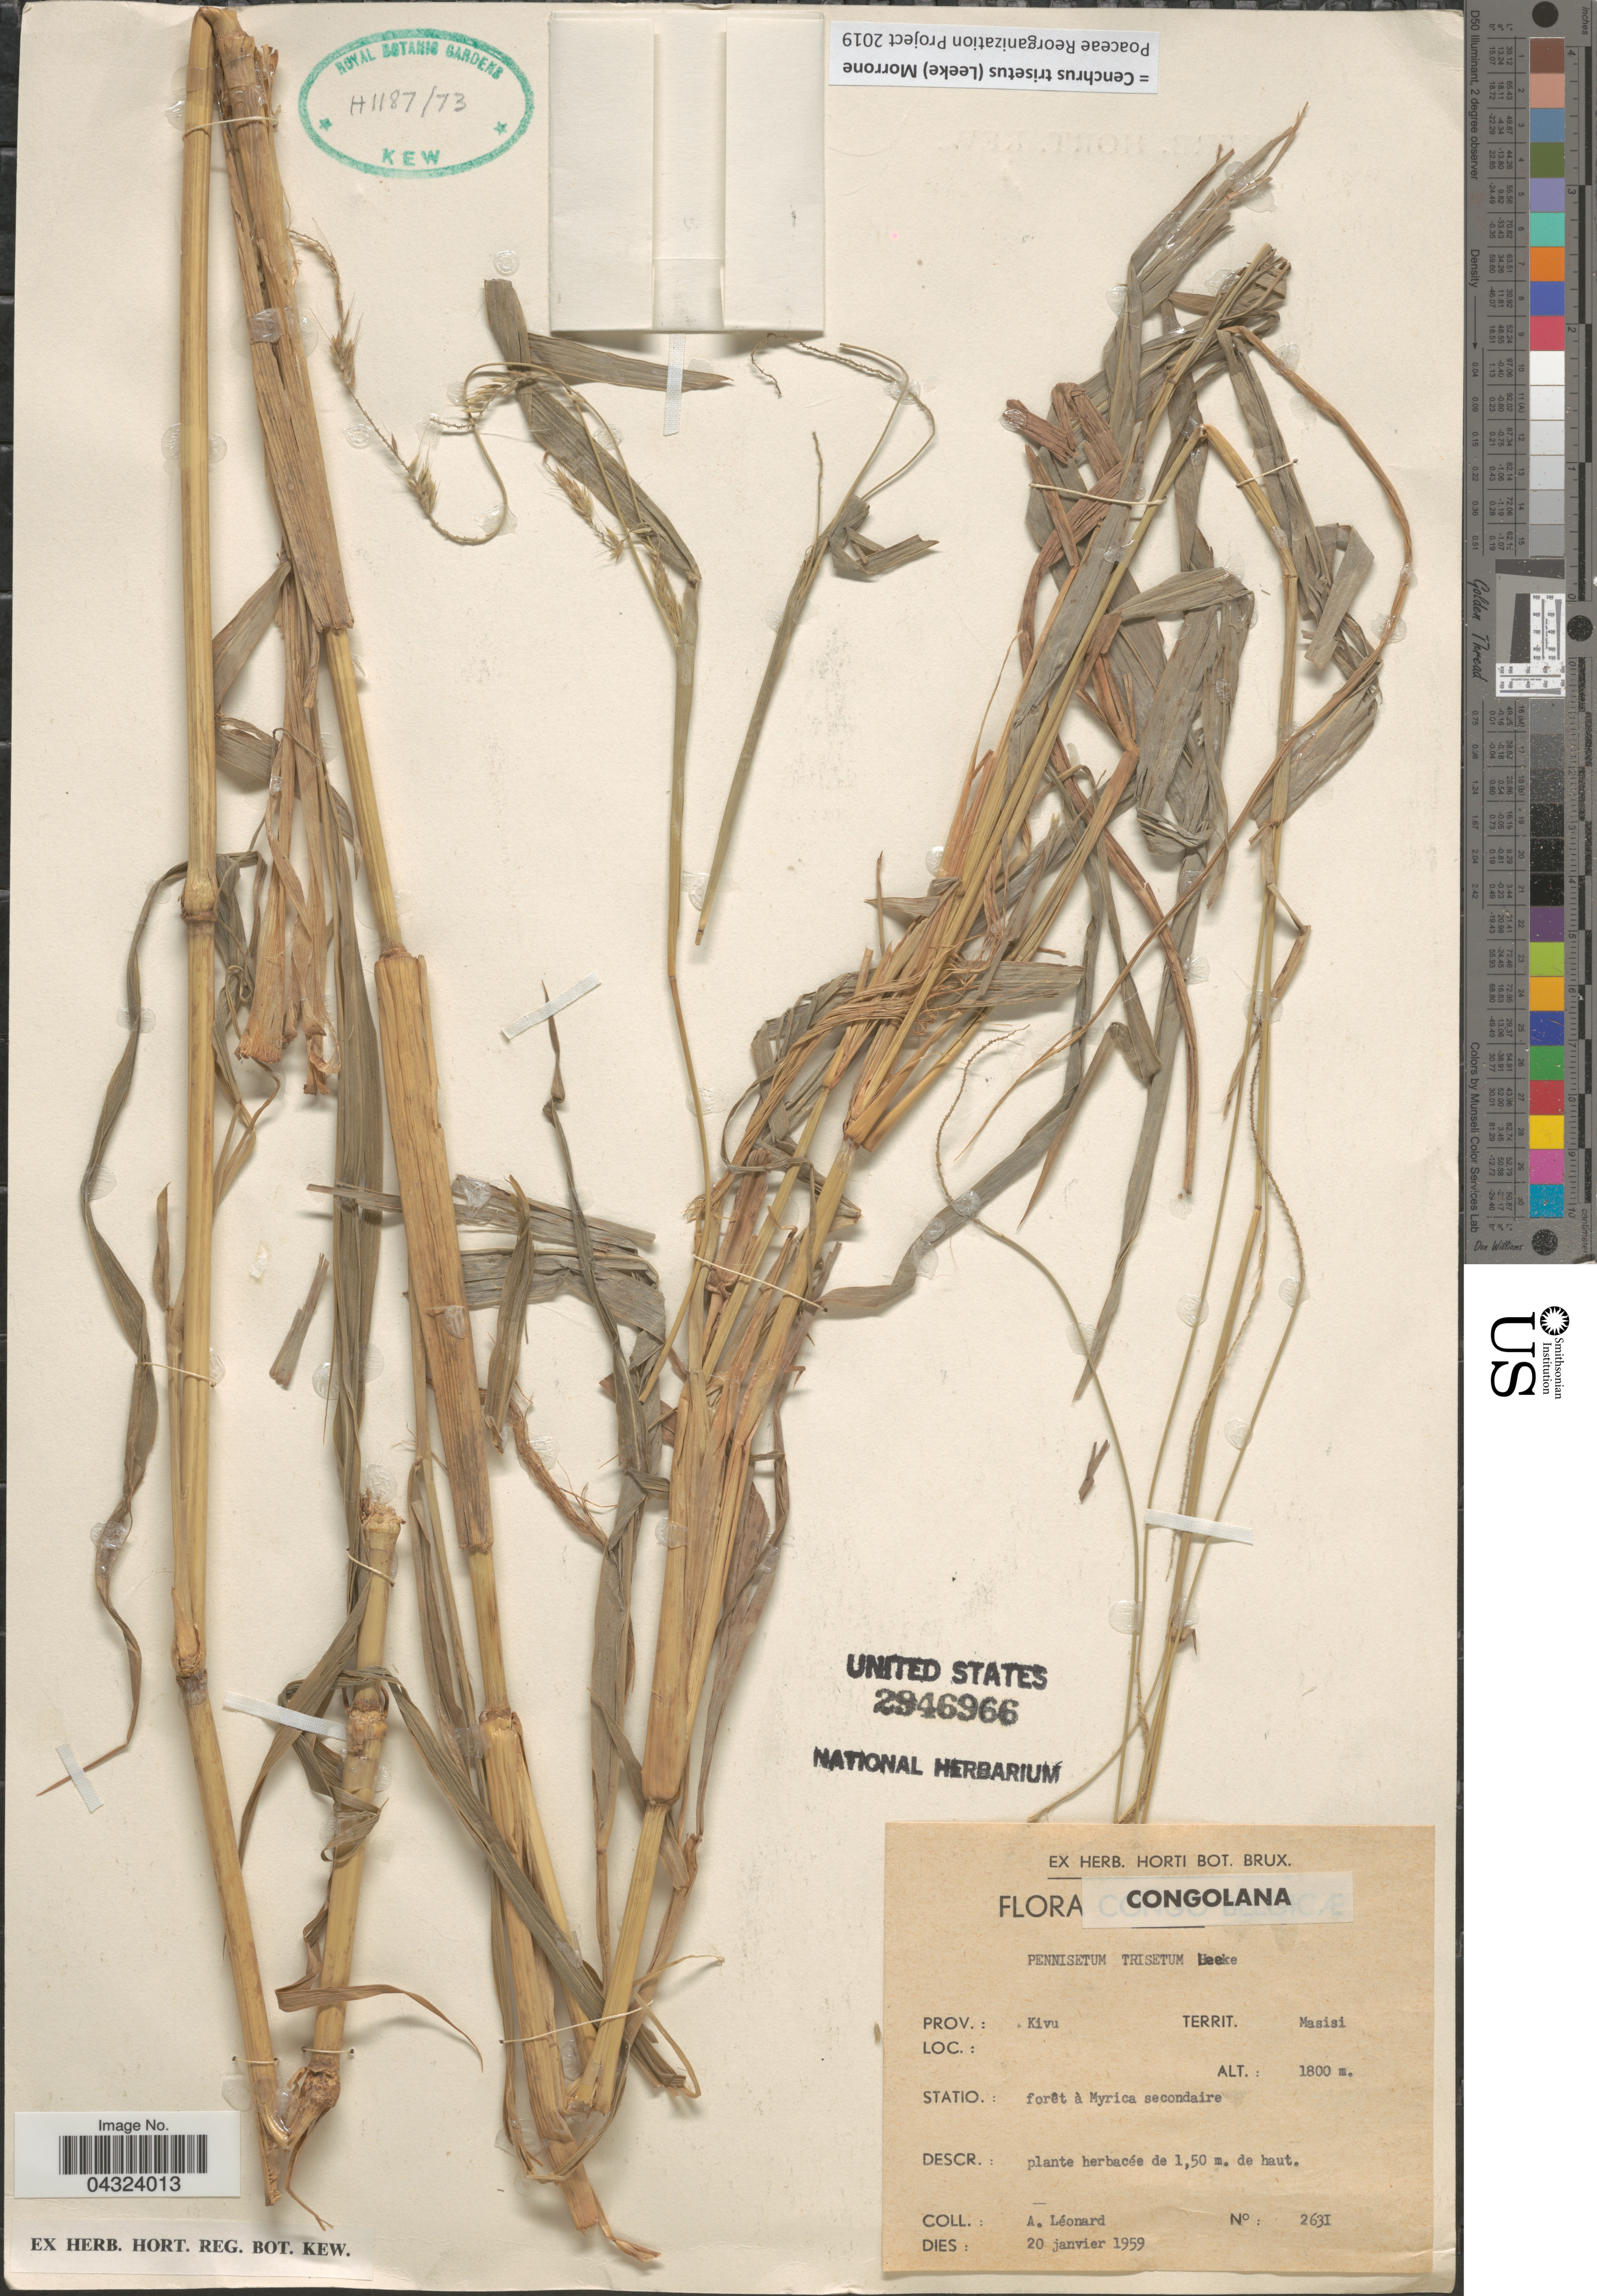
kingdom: Plantae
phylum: Tracheophyta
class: Liliopsida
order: Poales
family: Poaceae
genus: Cenchrus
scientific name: Cenchrus trisetus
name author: (Leeke) Morrone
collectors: A. Leonard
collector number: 2631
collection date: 1959-01-20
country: Congo, Democratic Republic of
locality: Congolana. Prov.: Kivu. Territ.: Masisi.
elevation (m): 1800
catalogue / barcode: US 2946966